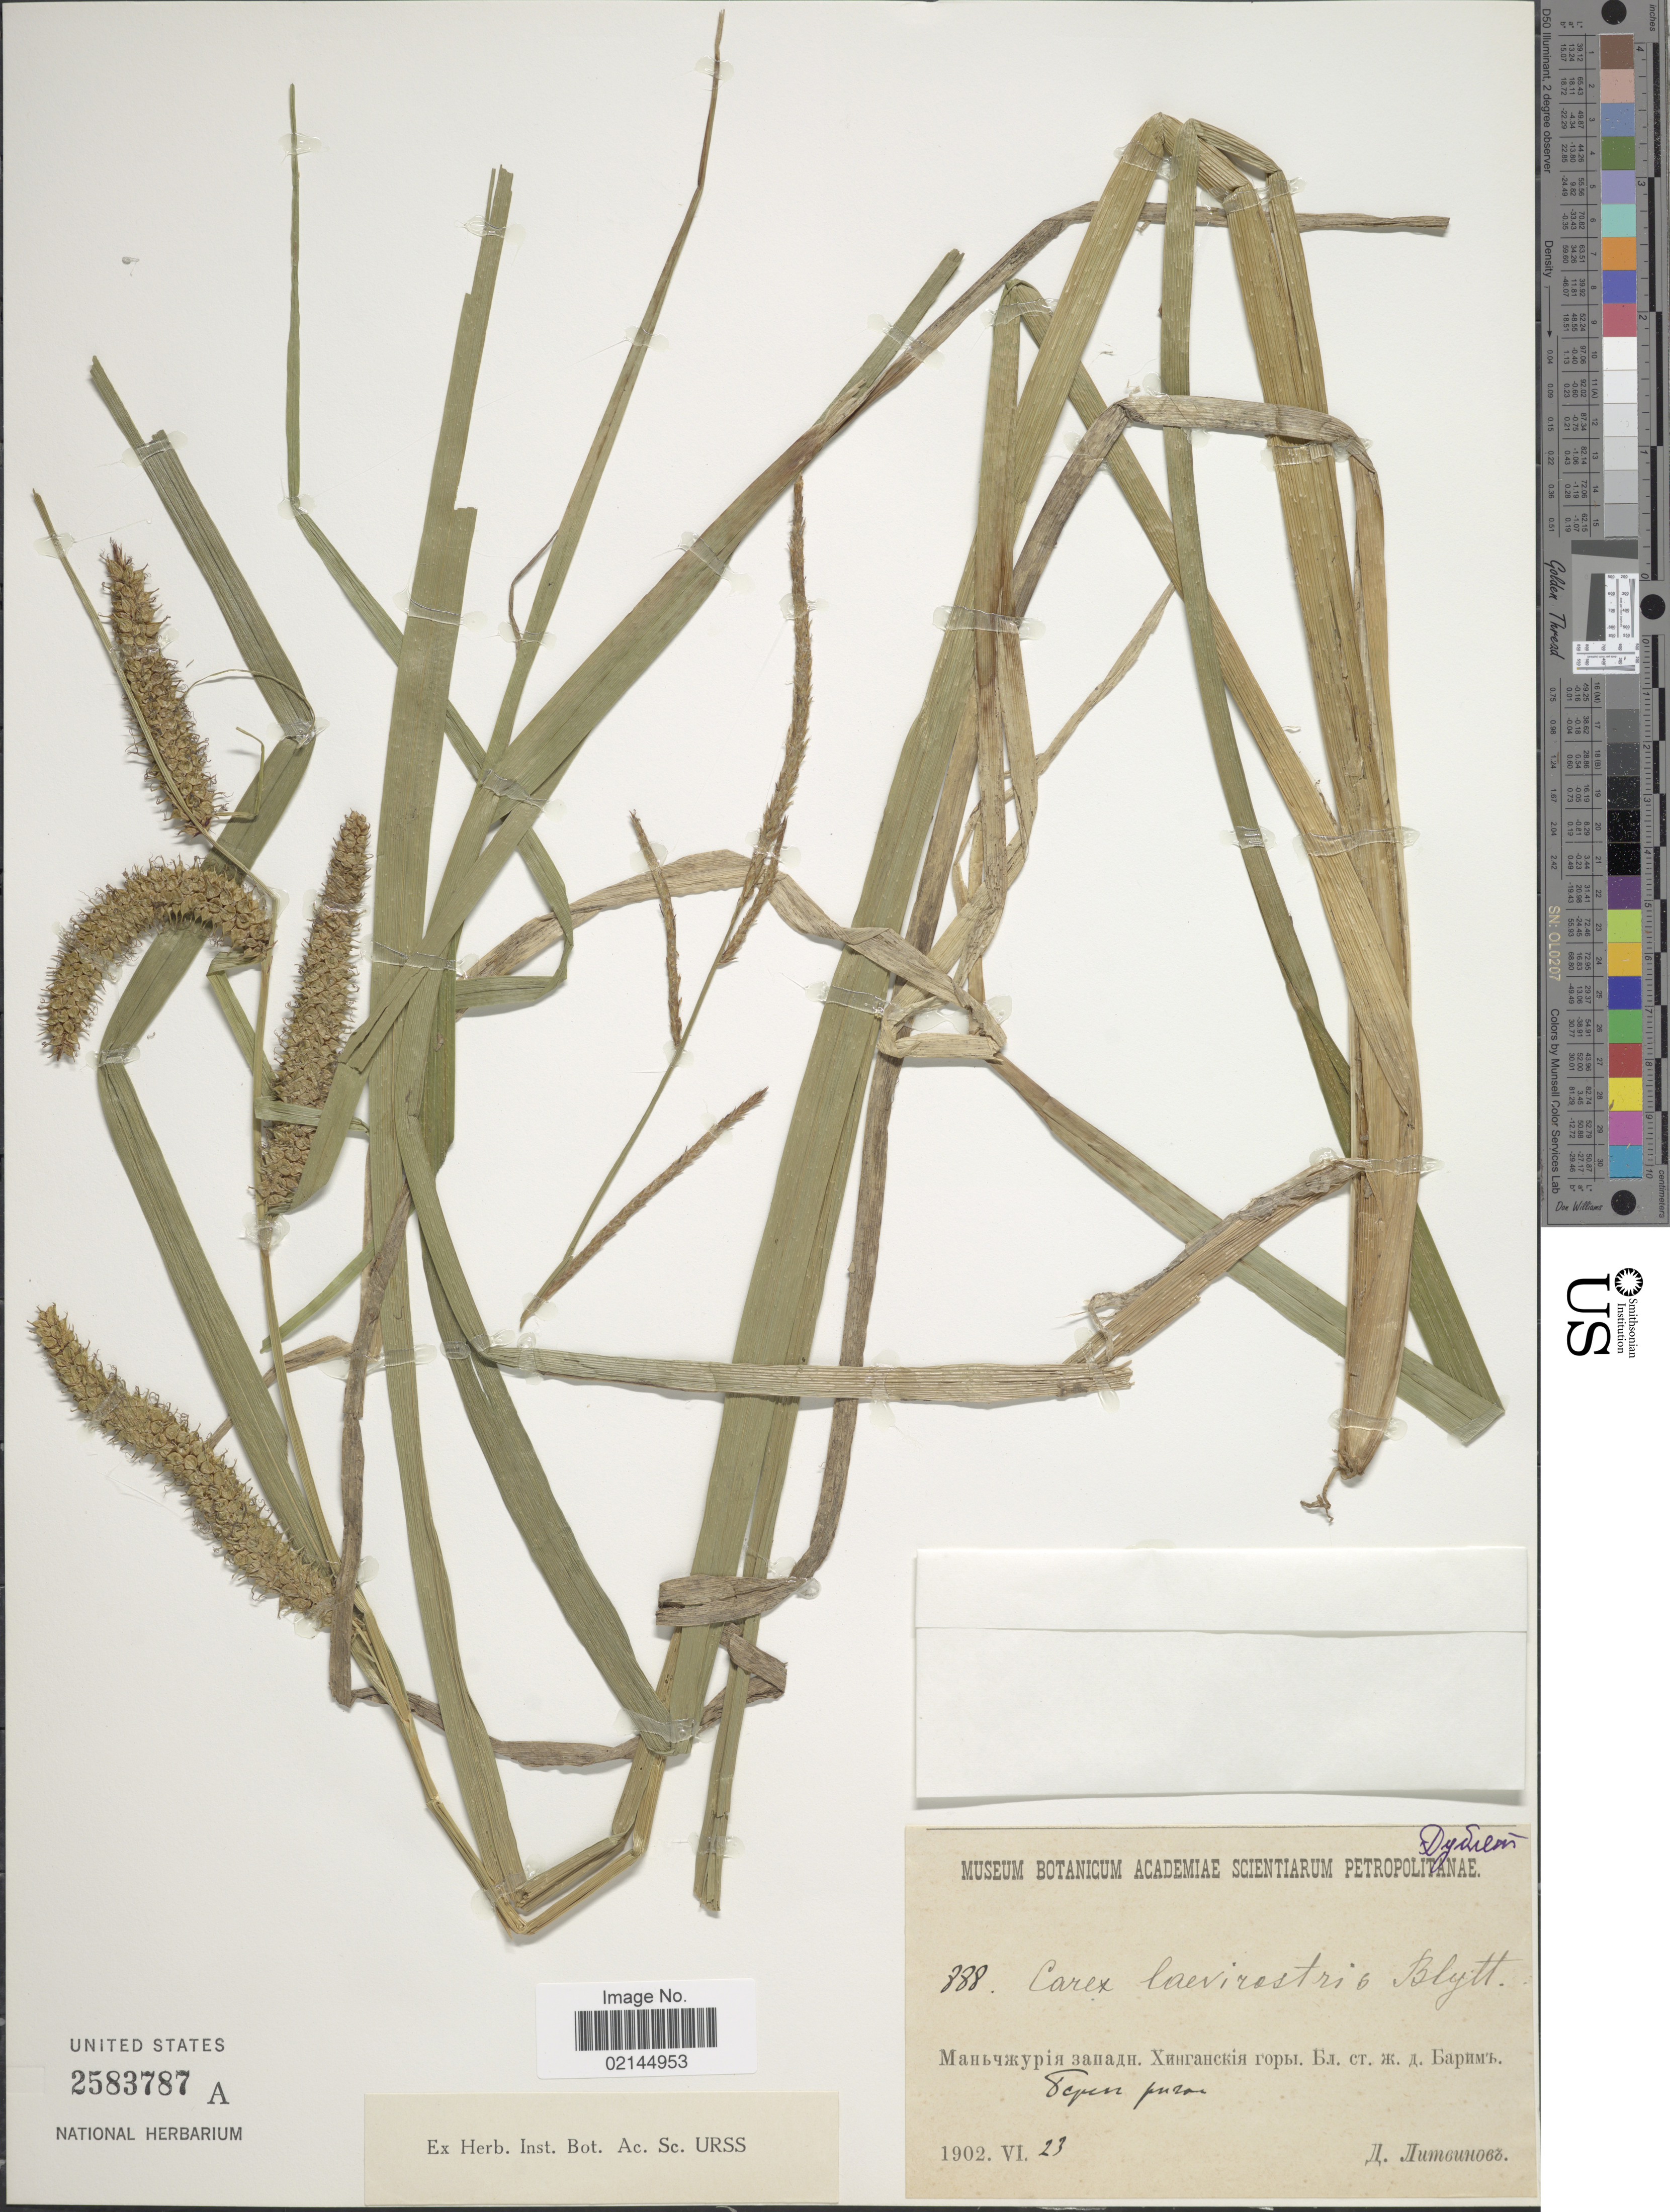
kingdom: Plantae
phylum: Tracheophyta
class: Liliopsida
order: Poales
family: Cyperaceae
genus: Carex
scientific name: Carex utriculata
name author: Boott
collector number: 888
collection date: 1902-06-23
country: U.S.S.R.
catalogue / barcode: US 2583787A